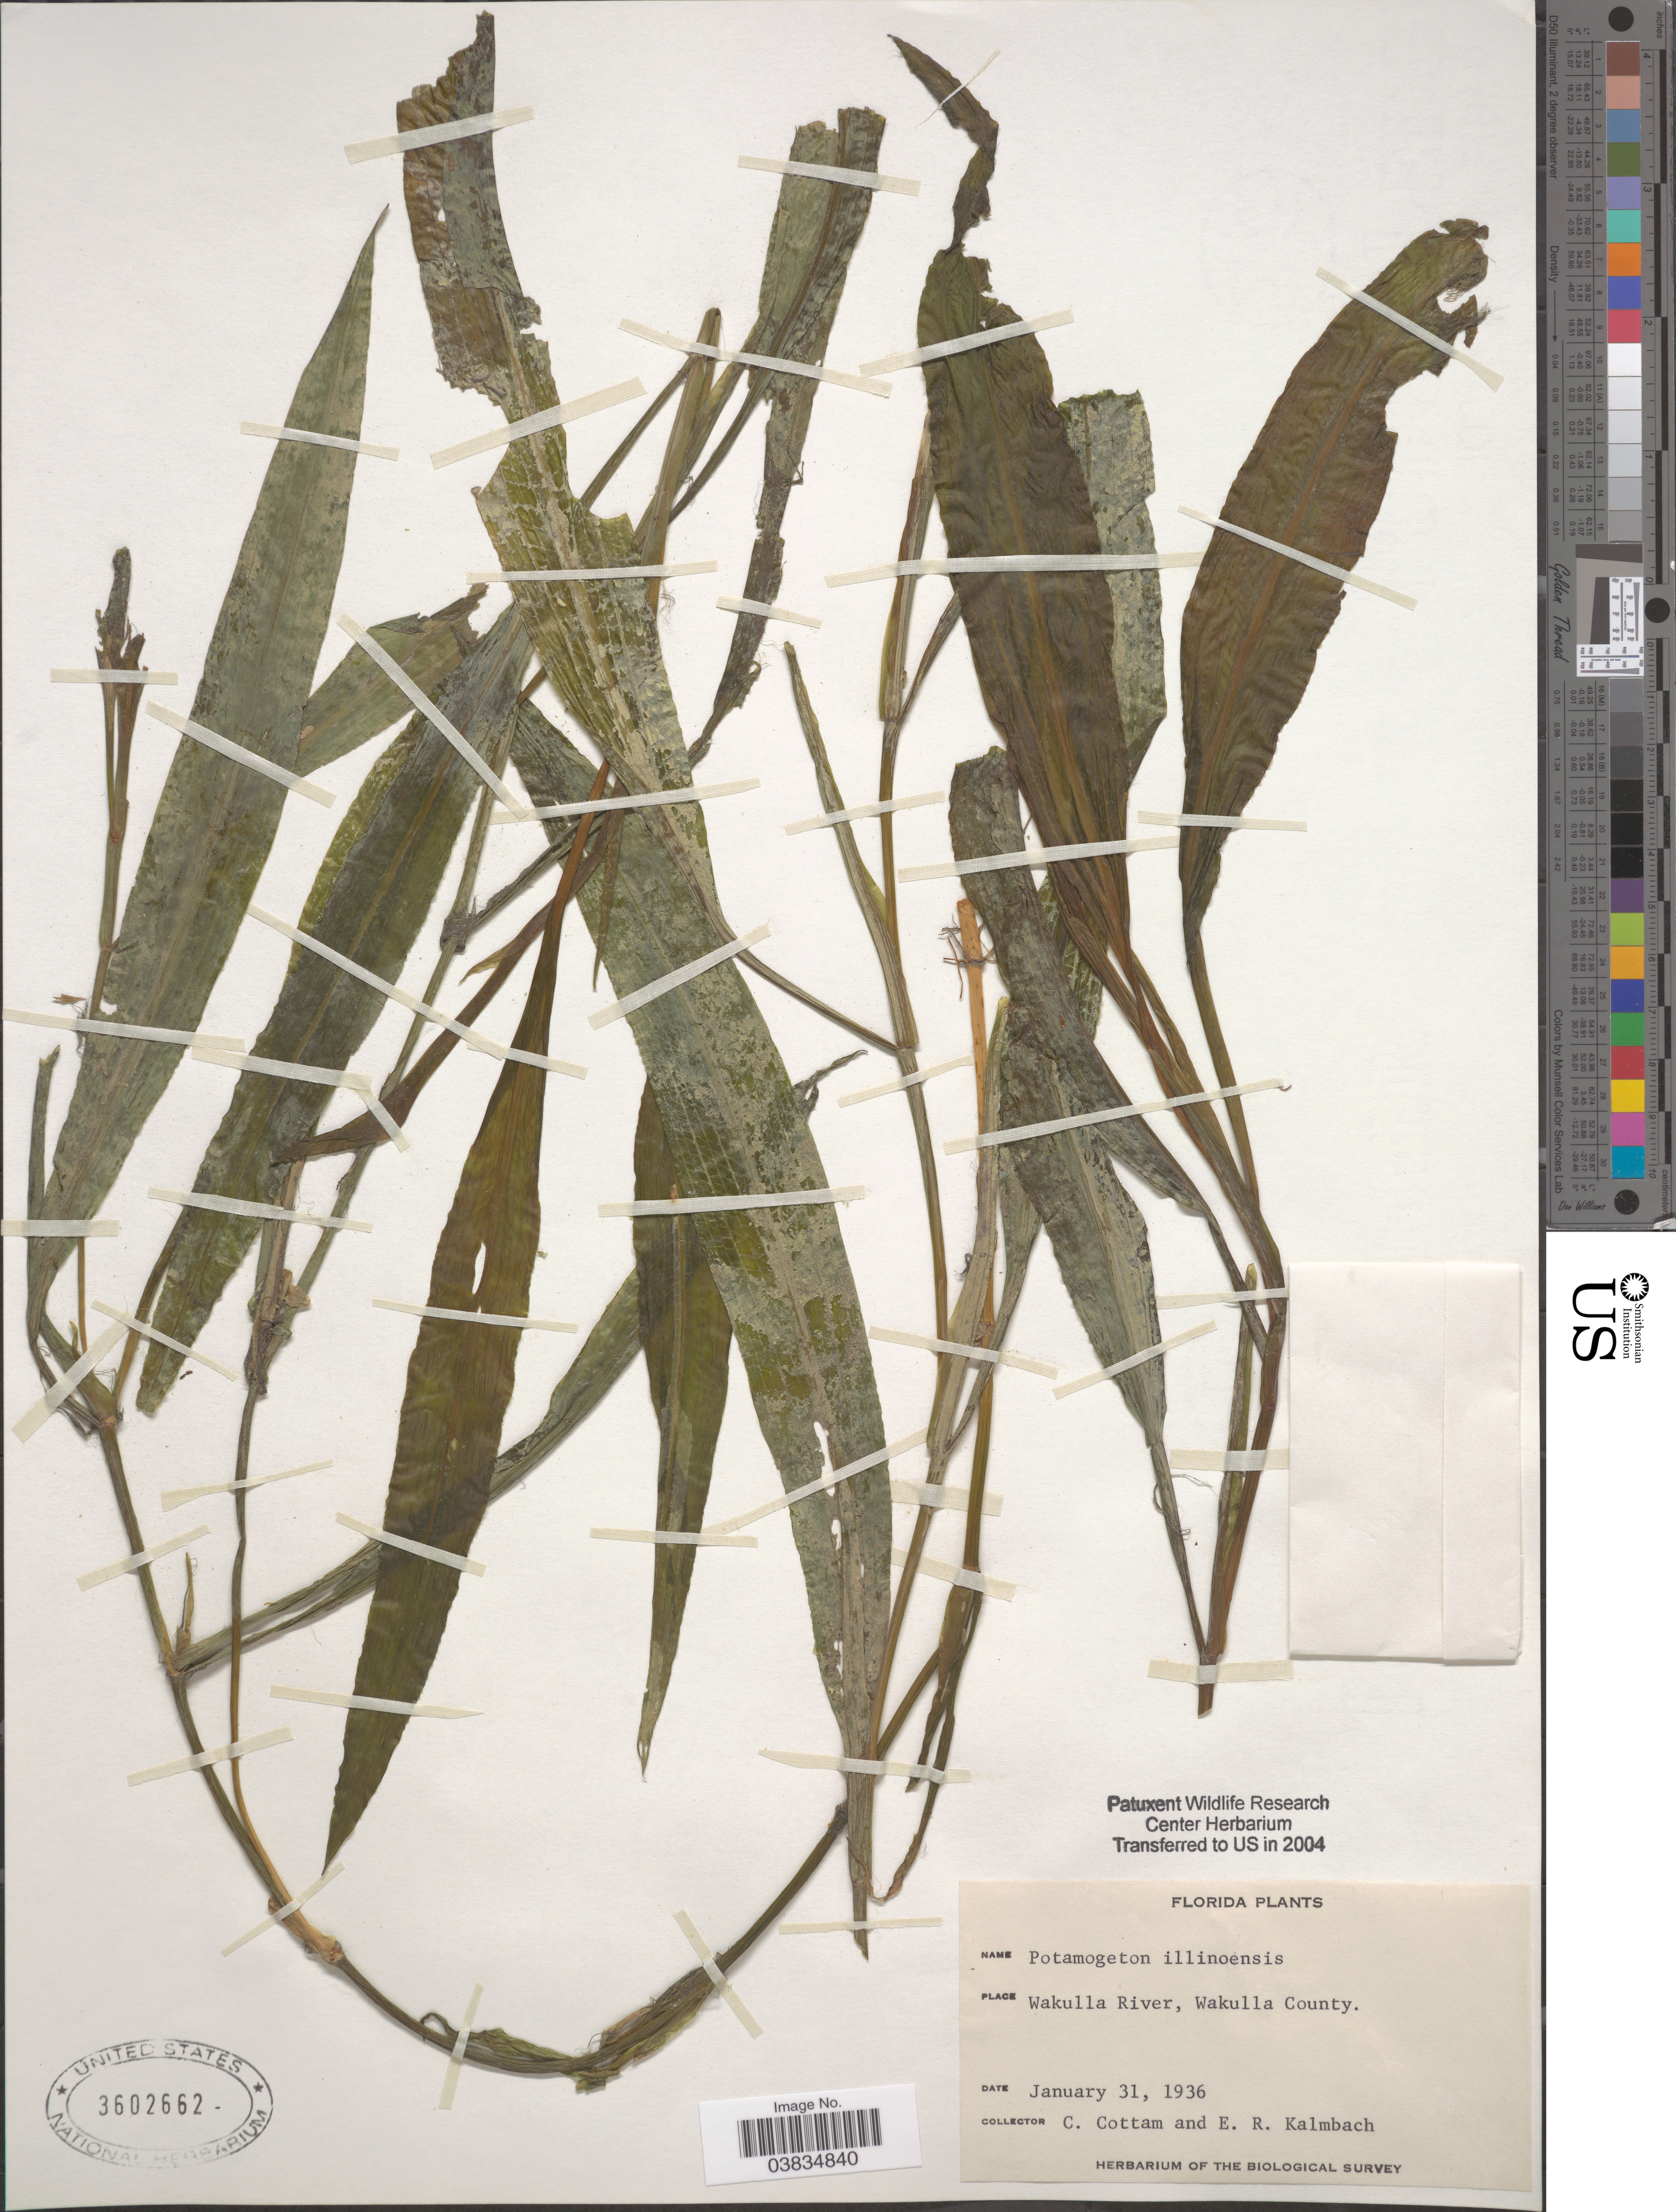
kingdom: Plantae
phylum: Tracheophyta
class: Liliopsida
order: Alismatales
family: Potamogetonaceae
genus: Potamogeton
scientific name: Potamogeton illinoensis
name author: Morong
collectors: C. Cottam & E. Kalmbach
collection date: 1936-01-31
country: United States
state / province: Florida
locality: Wakulla River, Wakulla County.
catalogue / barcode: US 3602662